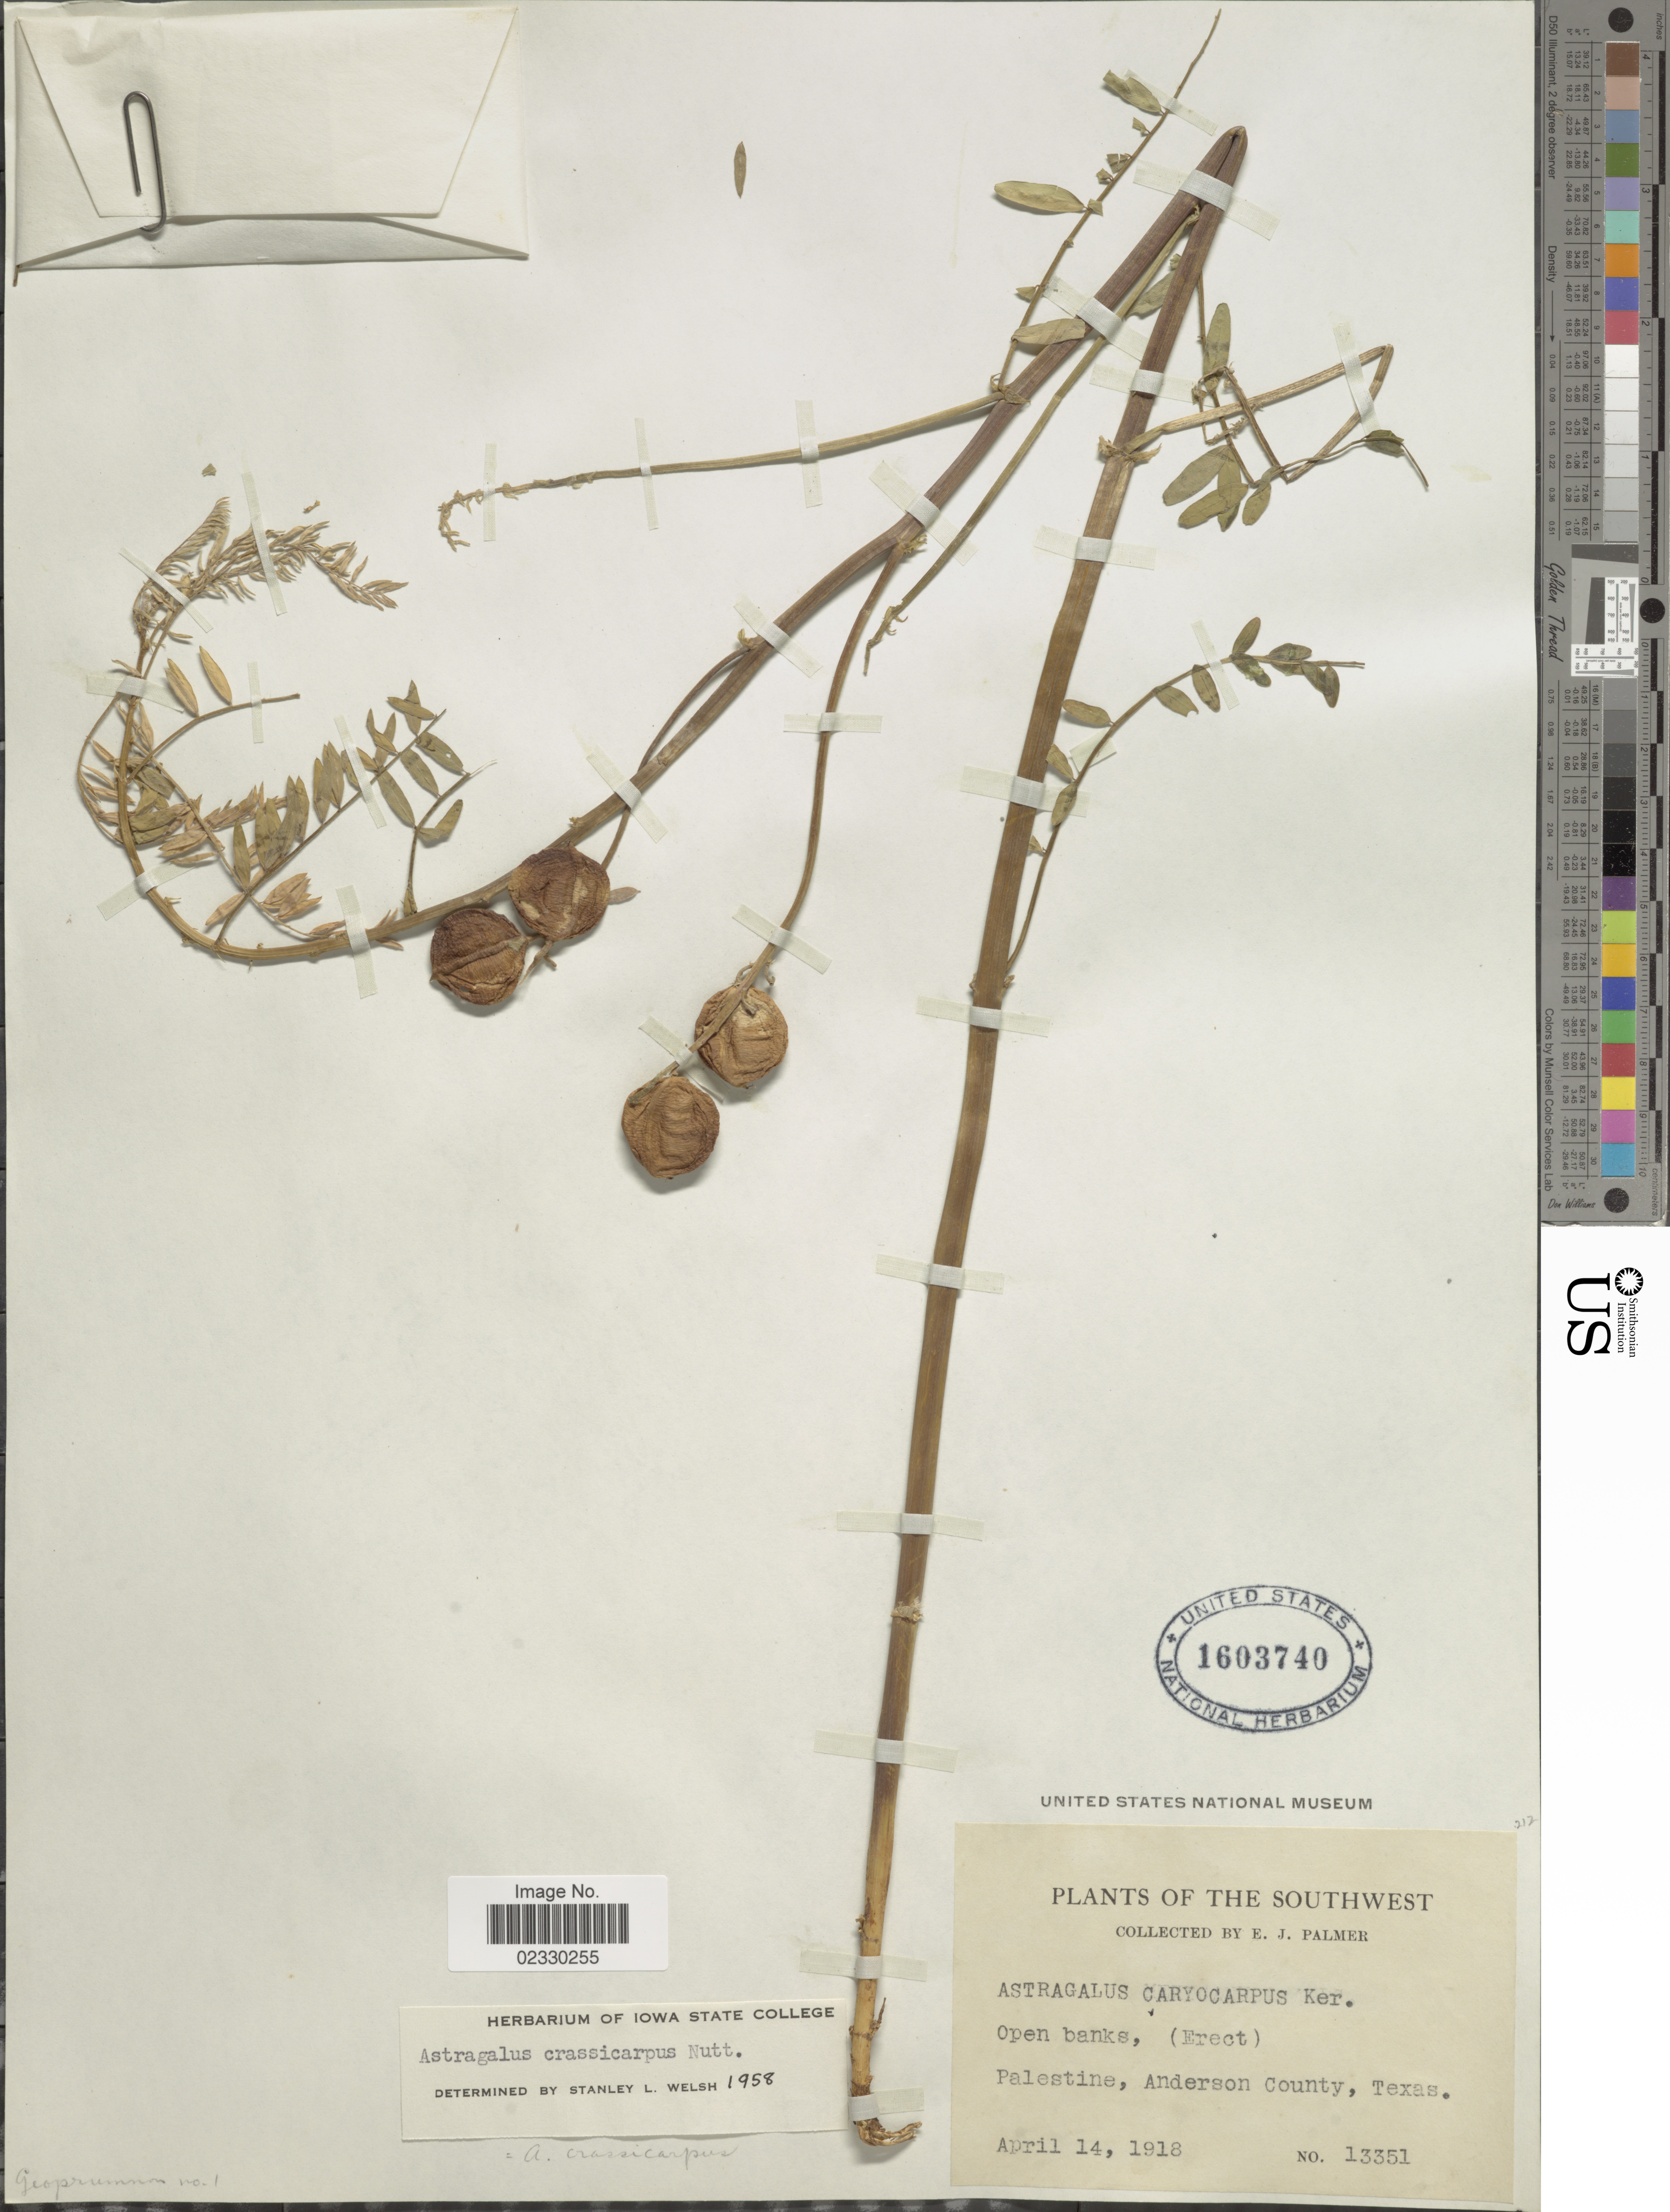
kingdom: Plantae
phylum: Tracheophyta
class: Magnoliopsida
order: Fabales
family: Fabaceae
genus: Astragalus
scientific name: Astragalus crassicarpus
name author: Nutt.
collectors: E. J. Palmer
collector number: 13351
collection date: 1918-04-14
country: United States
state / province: Texas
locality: The Southwest, Open banks, (Erect) Palestine, Anderson County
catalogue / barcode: US 1603740